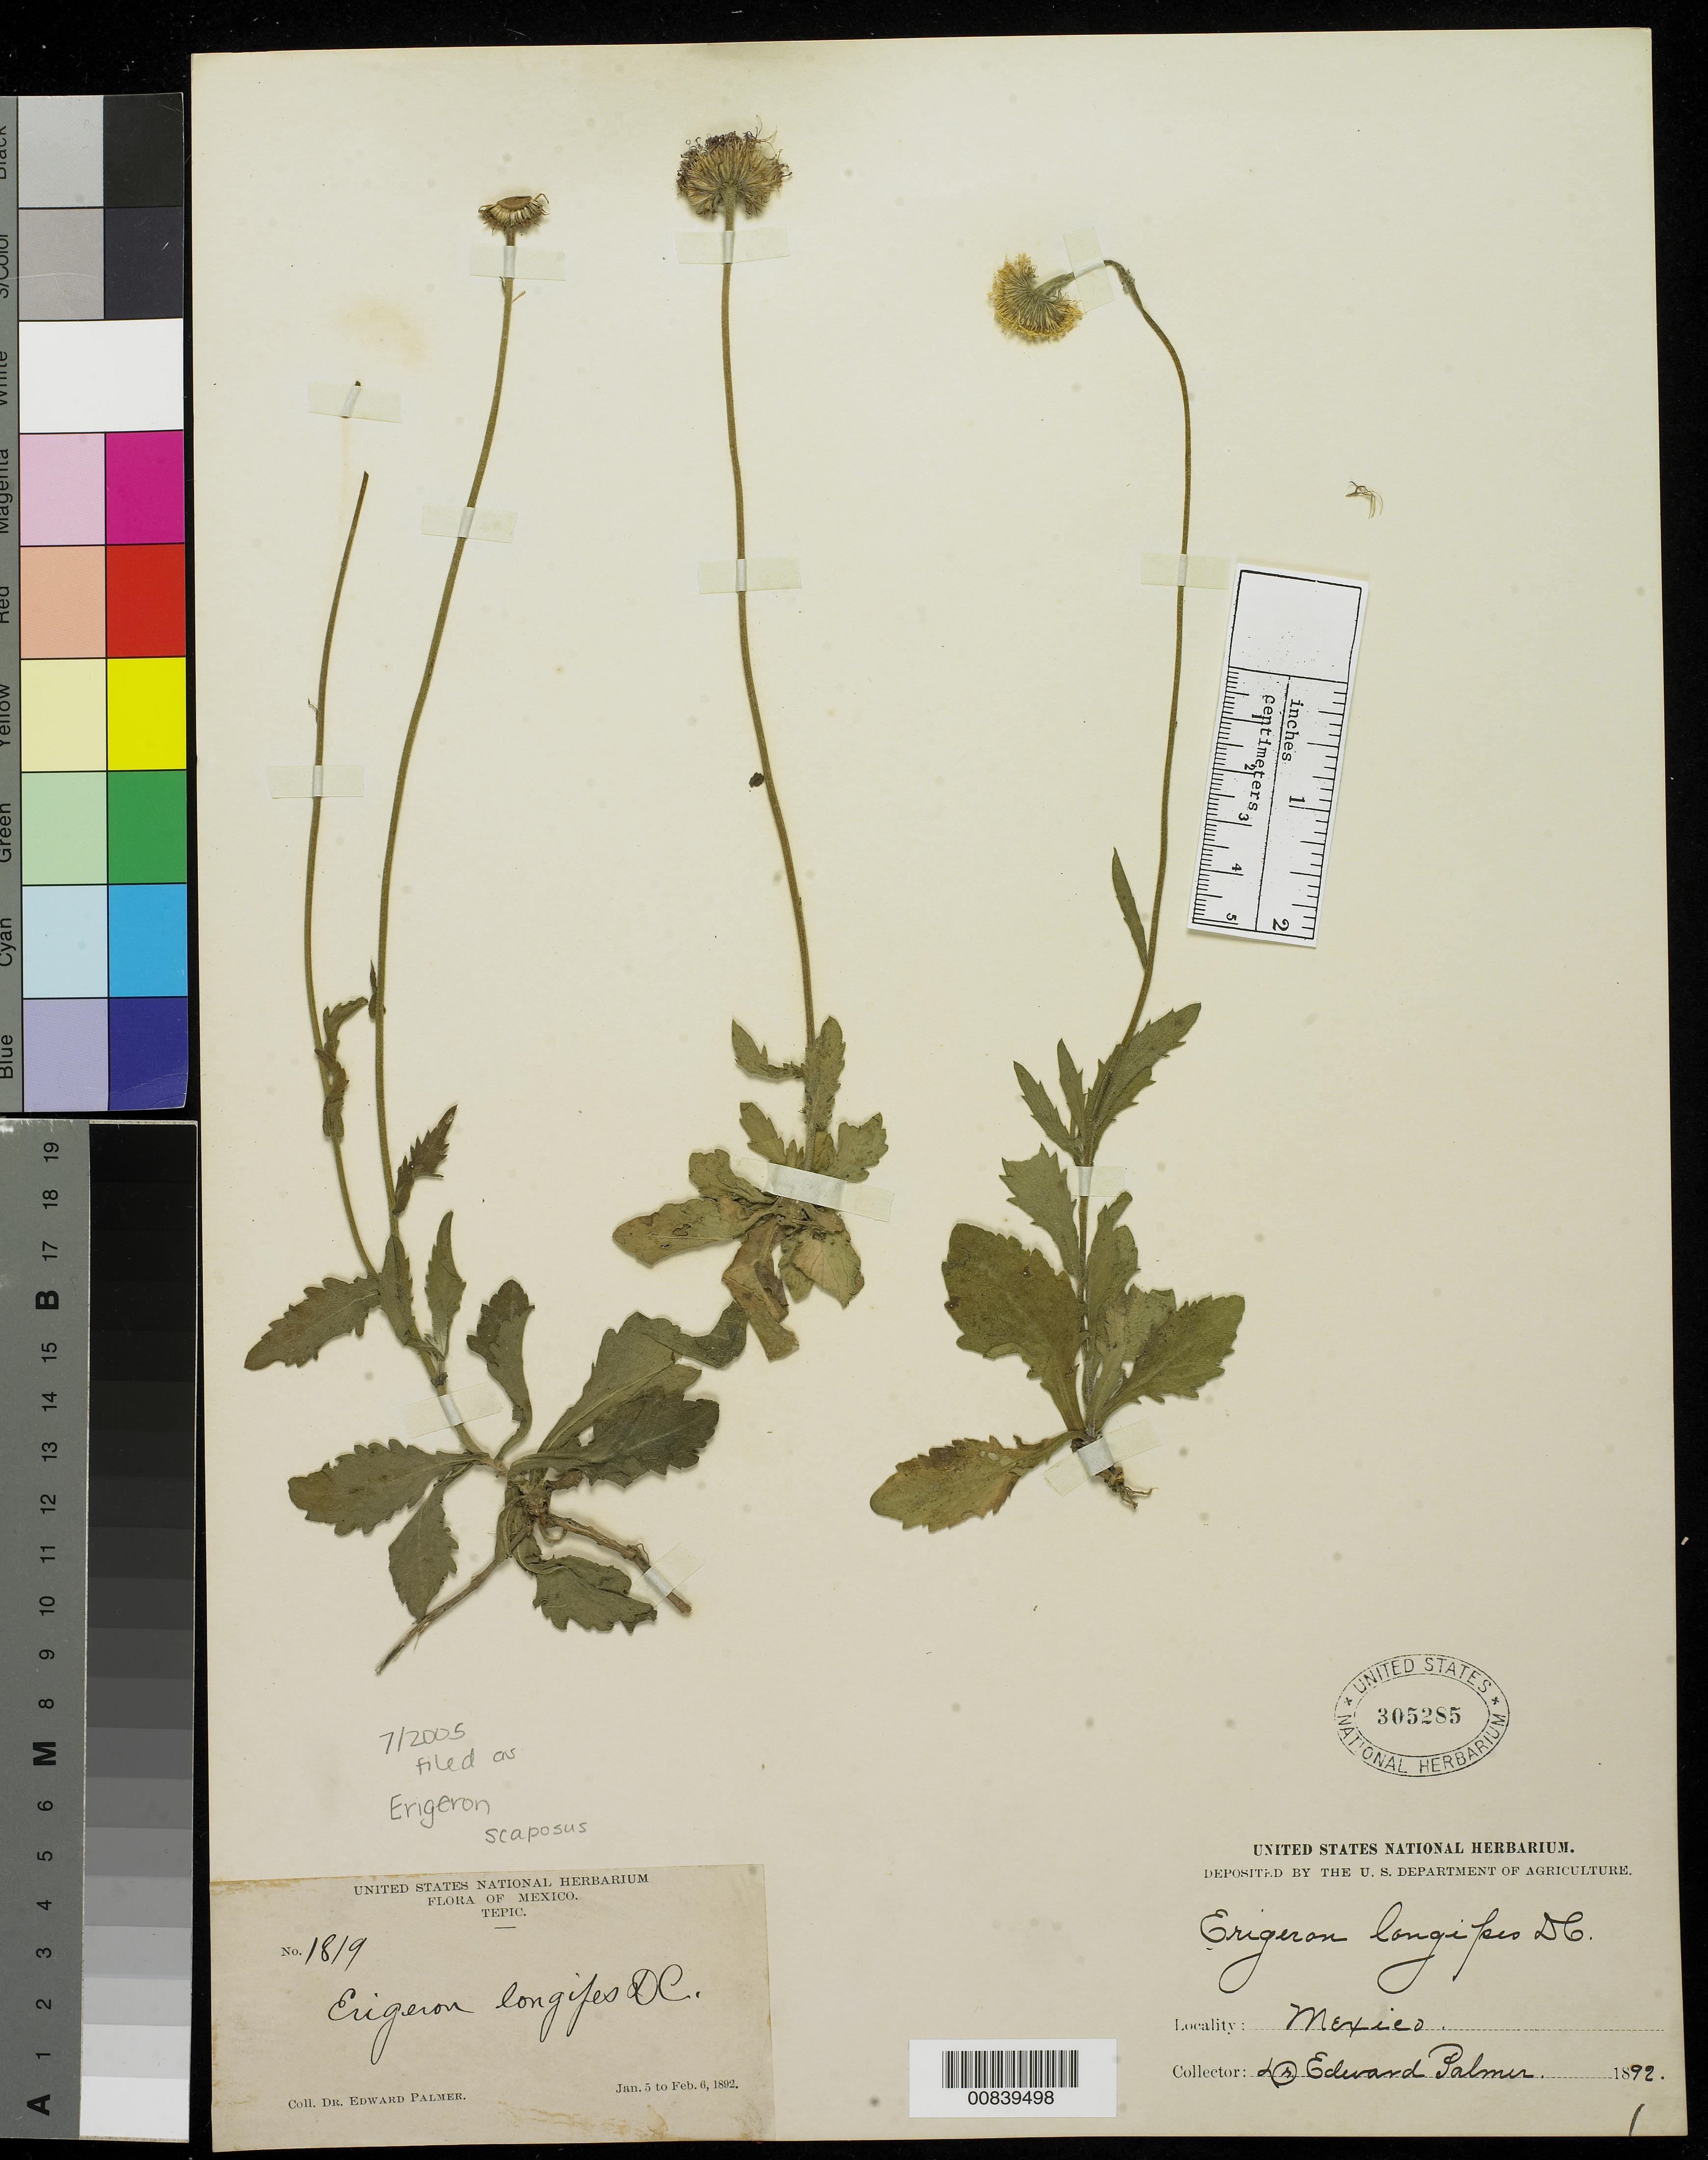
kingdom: Plantae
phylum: Tracheophyta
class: Magnoliopsida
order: Asterales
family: Asteraceae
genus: Erigeron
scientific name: Erigeron scaposus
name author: DC.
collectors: E. Palmer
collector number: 1819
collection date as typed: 05 Jan 1892 to 06 Feb 1892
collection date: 1892-01-05/1892-02-06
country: Mexico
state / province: Nayarit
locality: Tepic, Nayarit.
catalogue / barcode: US 305285